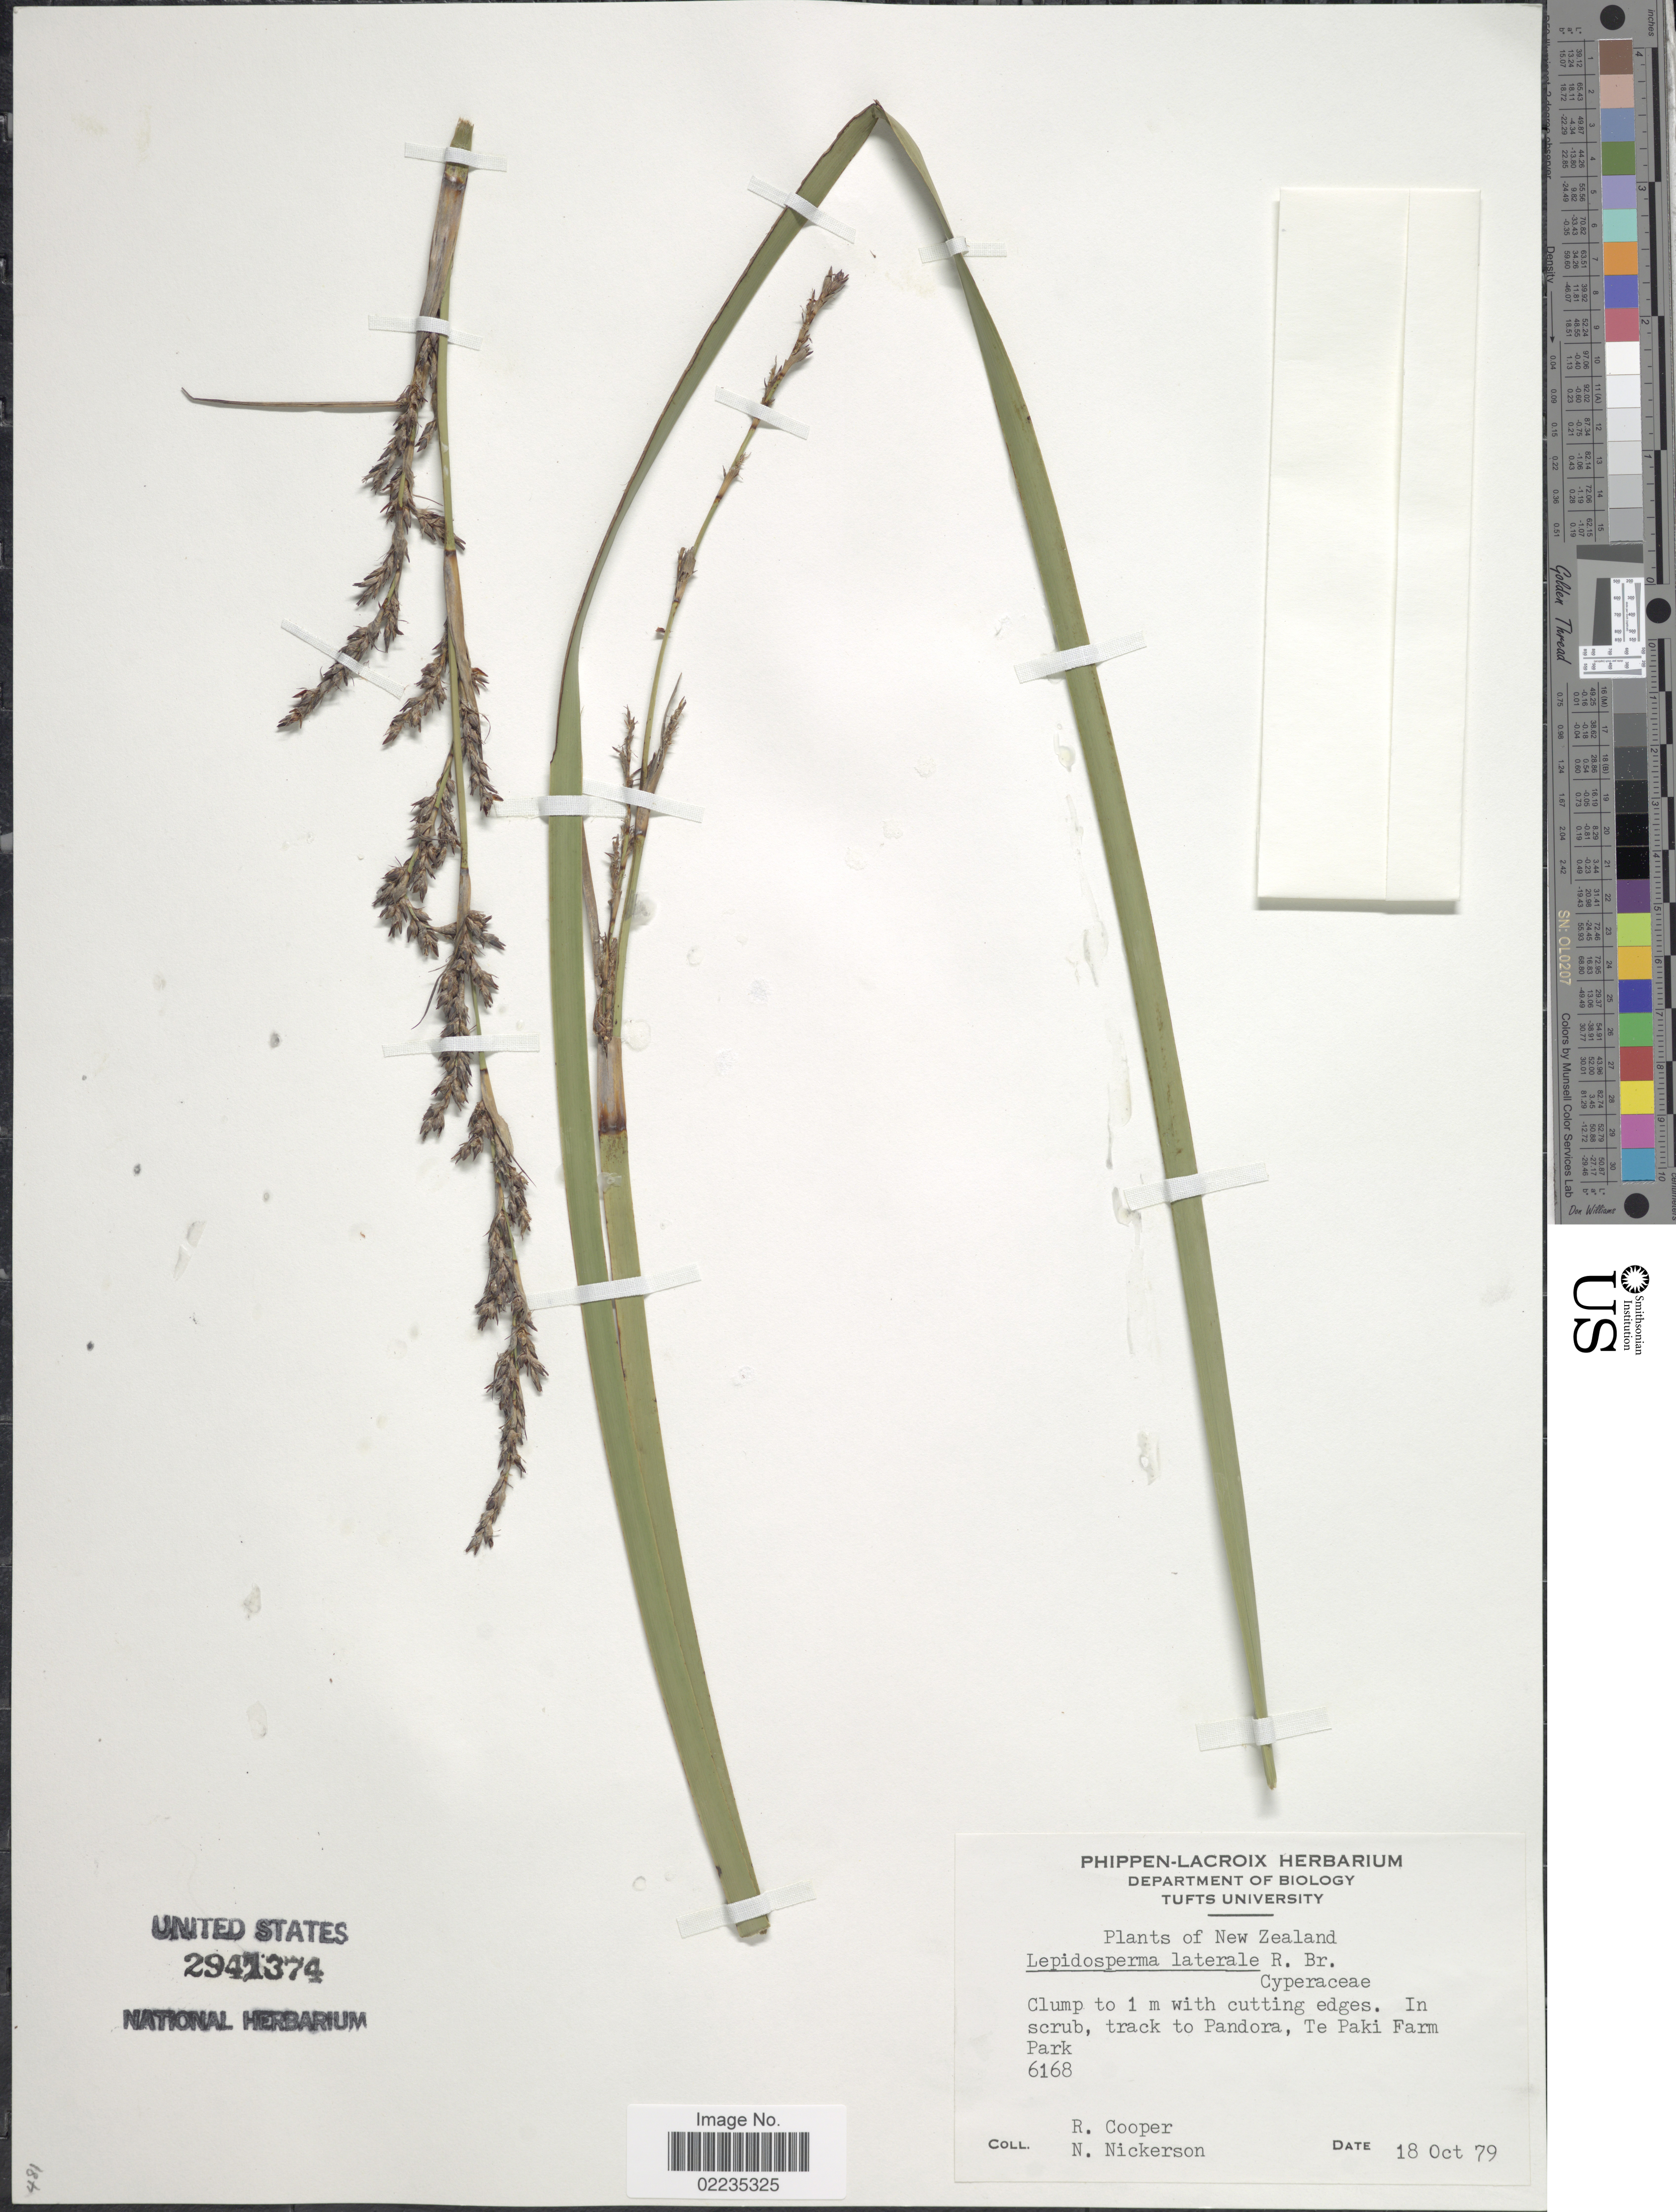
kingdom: Plantae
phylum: Tracheophyta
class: Liliopsida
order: Poales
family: Cyperaceae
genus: Lepidosperma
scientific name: Lepidosperma laterale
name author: R. Br.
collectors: R. Cooper & N. Nickerson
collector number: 6168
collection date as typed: Transcribed d/m/y: 18/10/79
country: New Zealand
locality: In scrub, track to Pandora, Te Paki Farm Park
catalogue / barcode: US 2941374